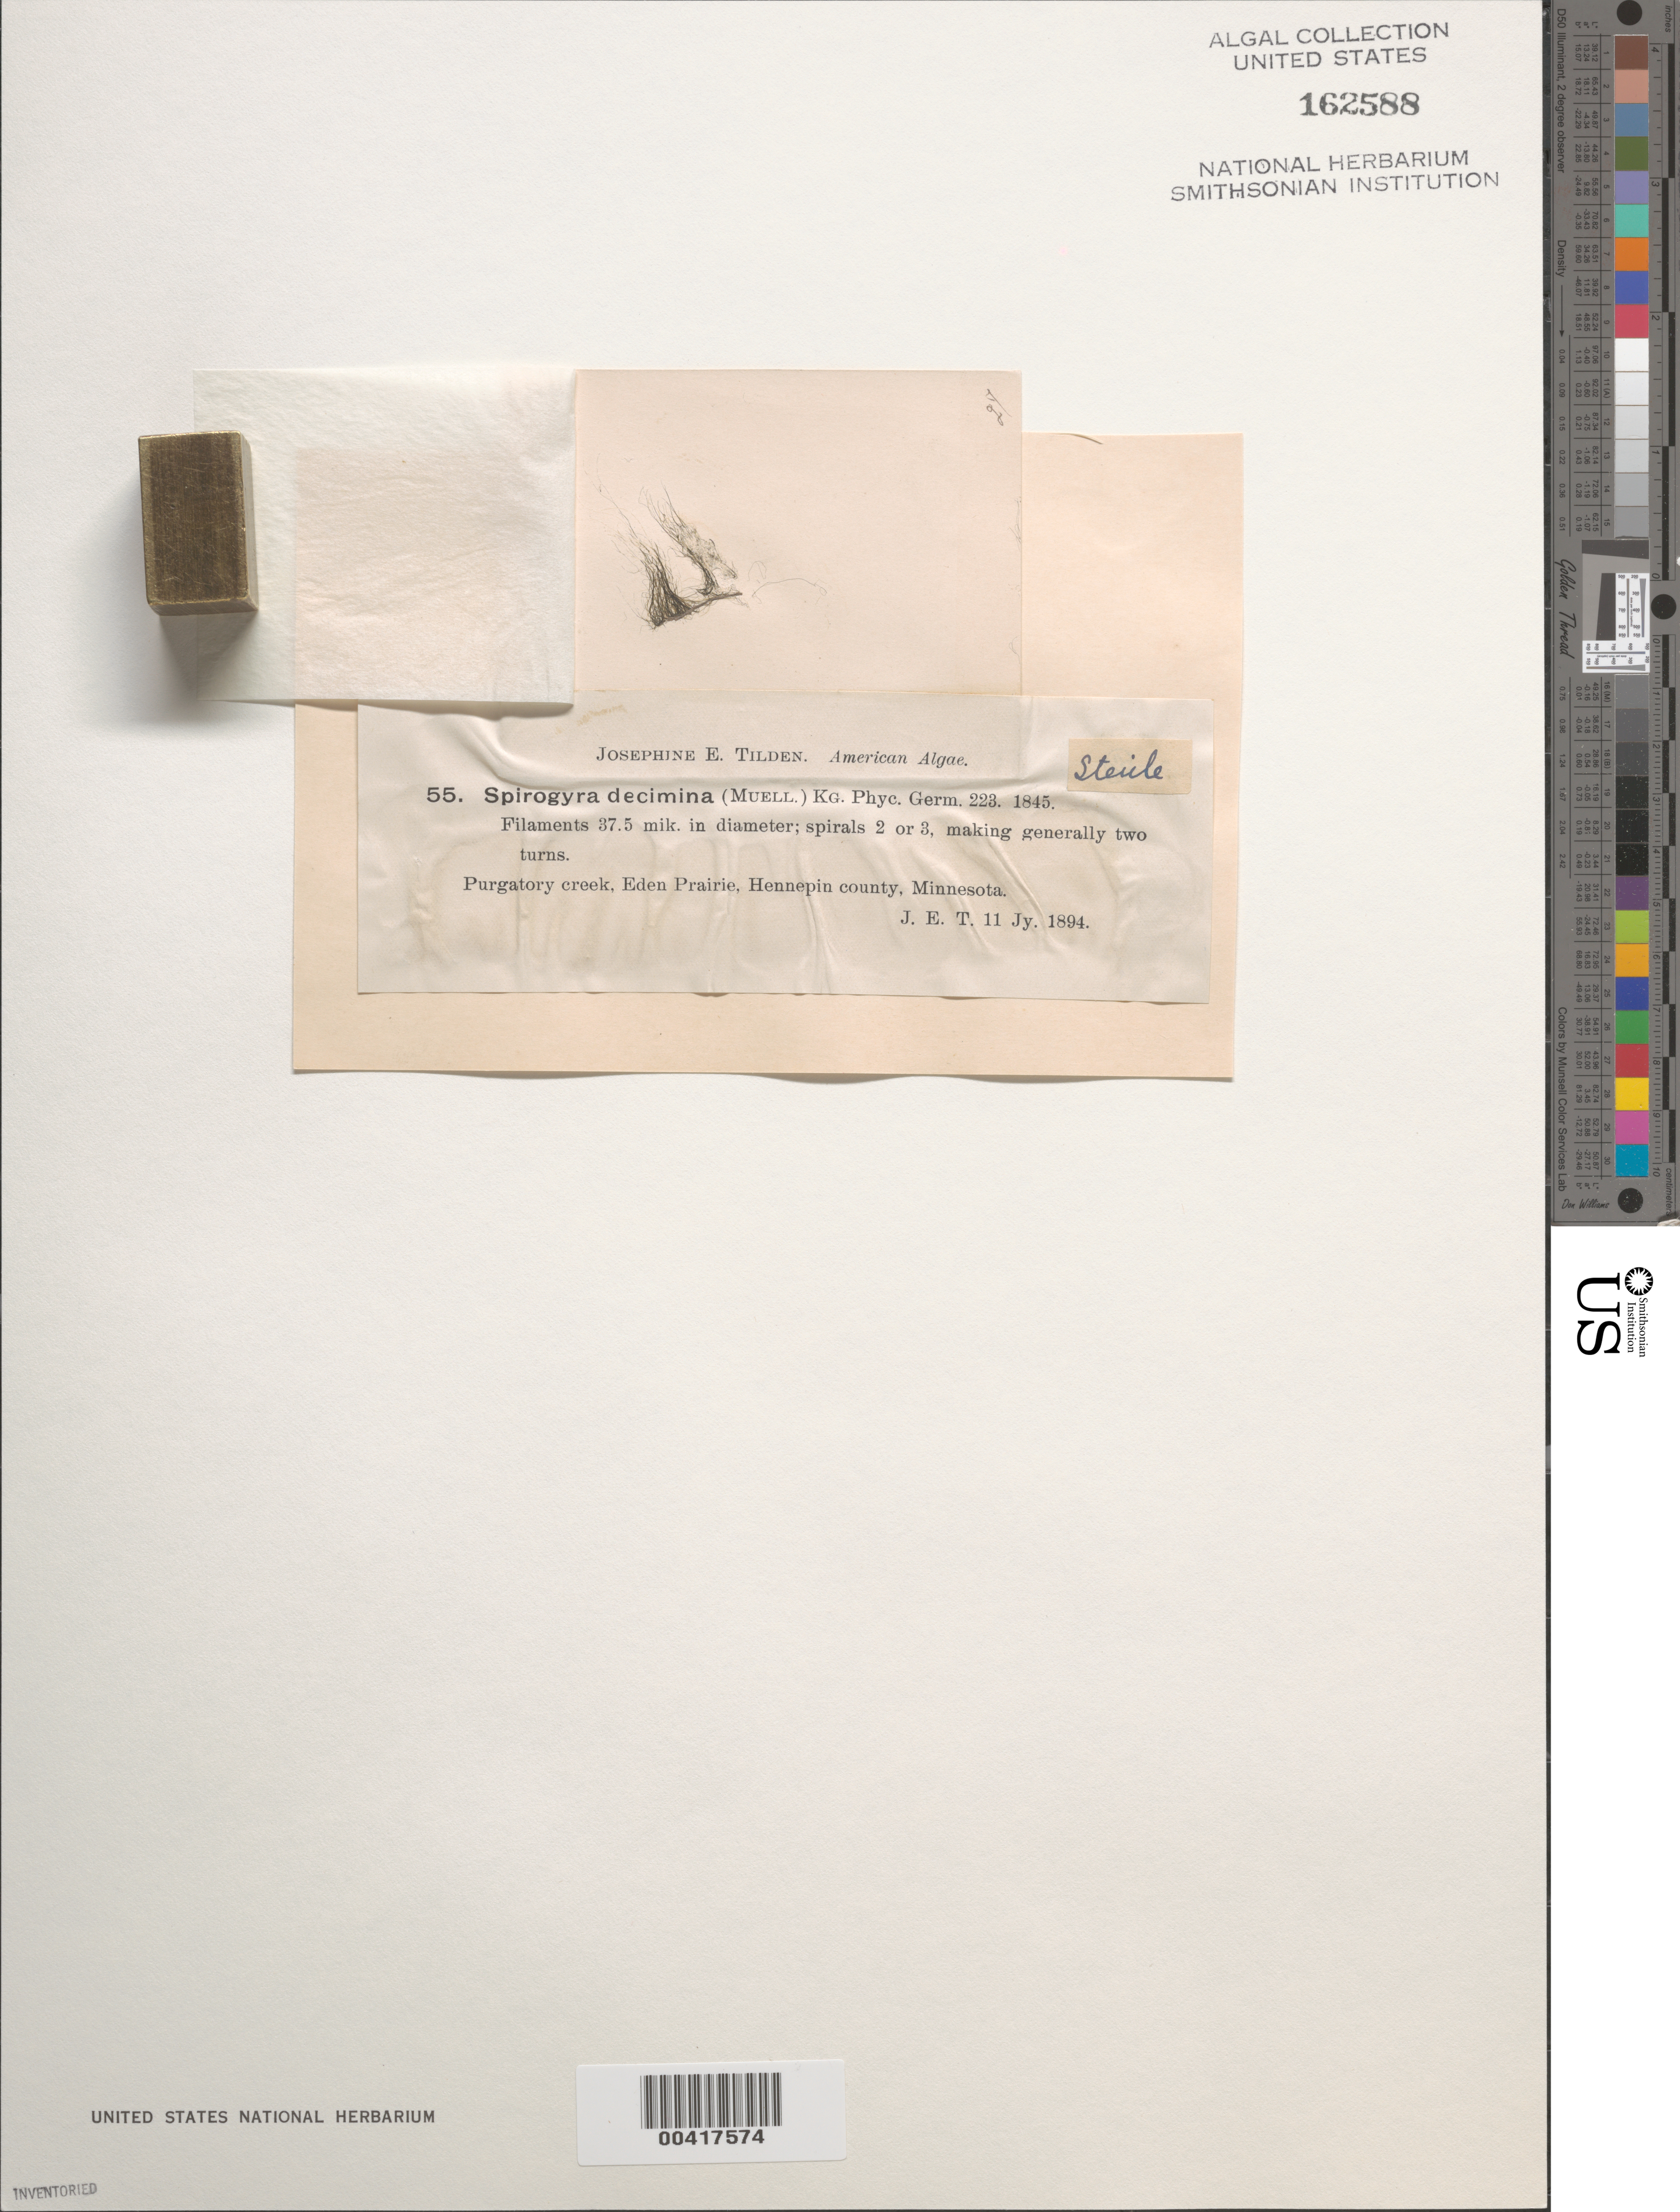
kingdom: Plantae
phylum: Charophyta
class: Zygnematophyceae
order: Zygnematales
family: Zygnemataceae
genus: Spirogyra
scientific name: Spirogyra decimina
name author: (O.F. Muell.) Dumort.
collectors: J. E. Tilden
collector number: JET 55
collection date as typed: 11 Jul 1894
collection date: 1894-07-11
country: United States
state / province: Minnesota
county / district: Hennepin County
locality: Purgatory Creek, Eden Prairie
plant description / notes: Tilden, American Algae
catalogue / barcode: US 162588